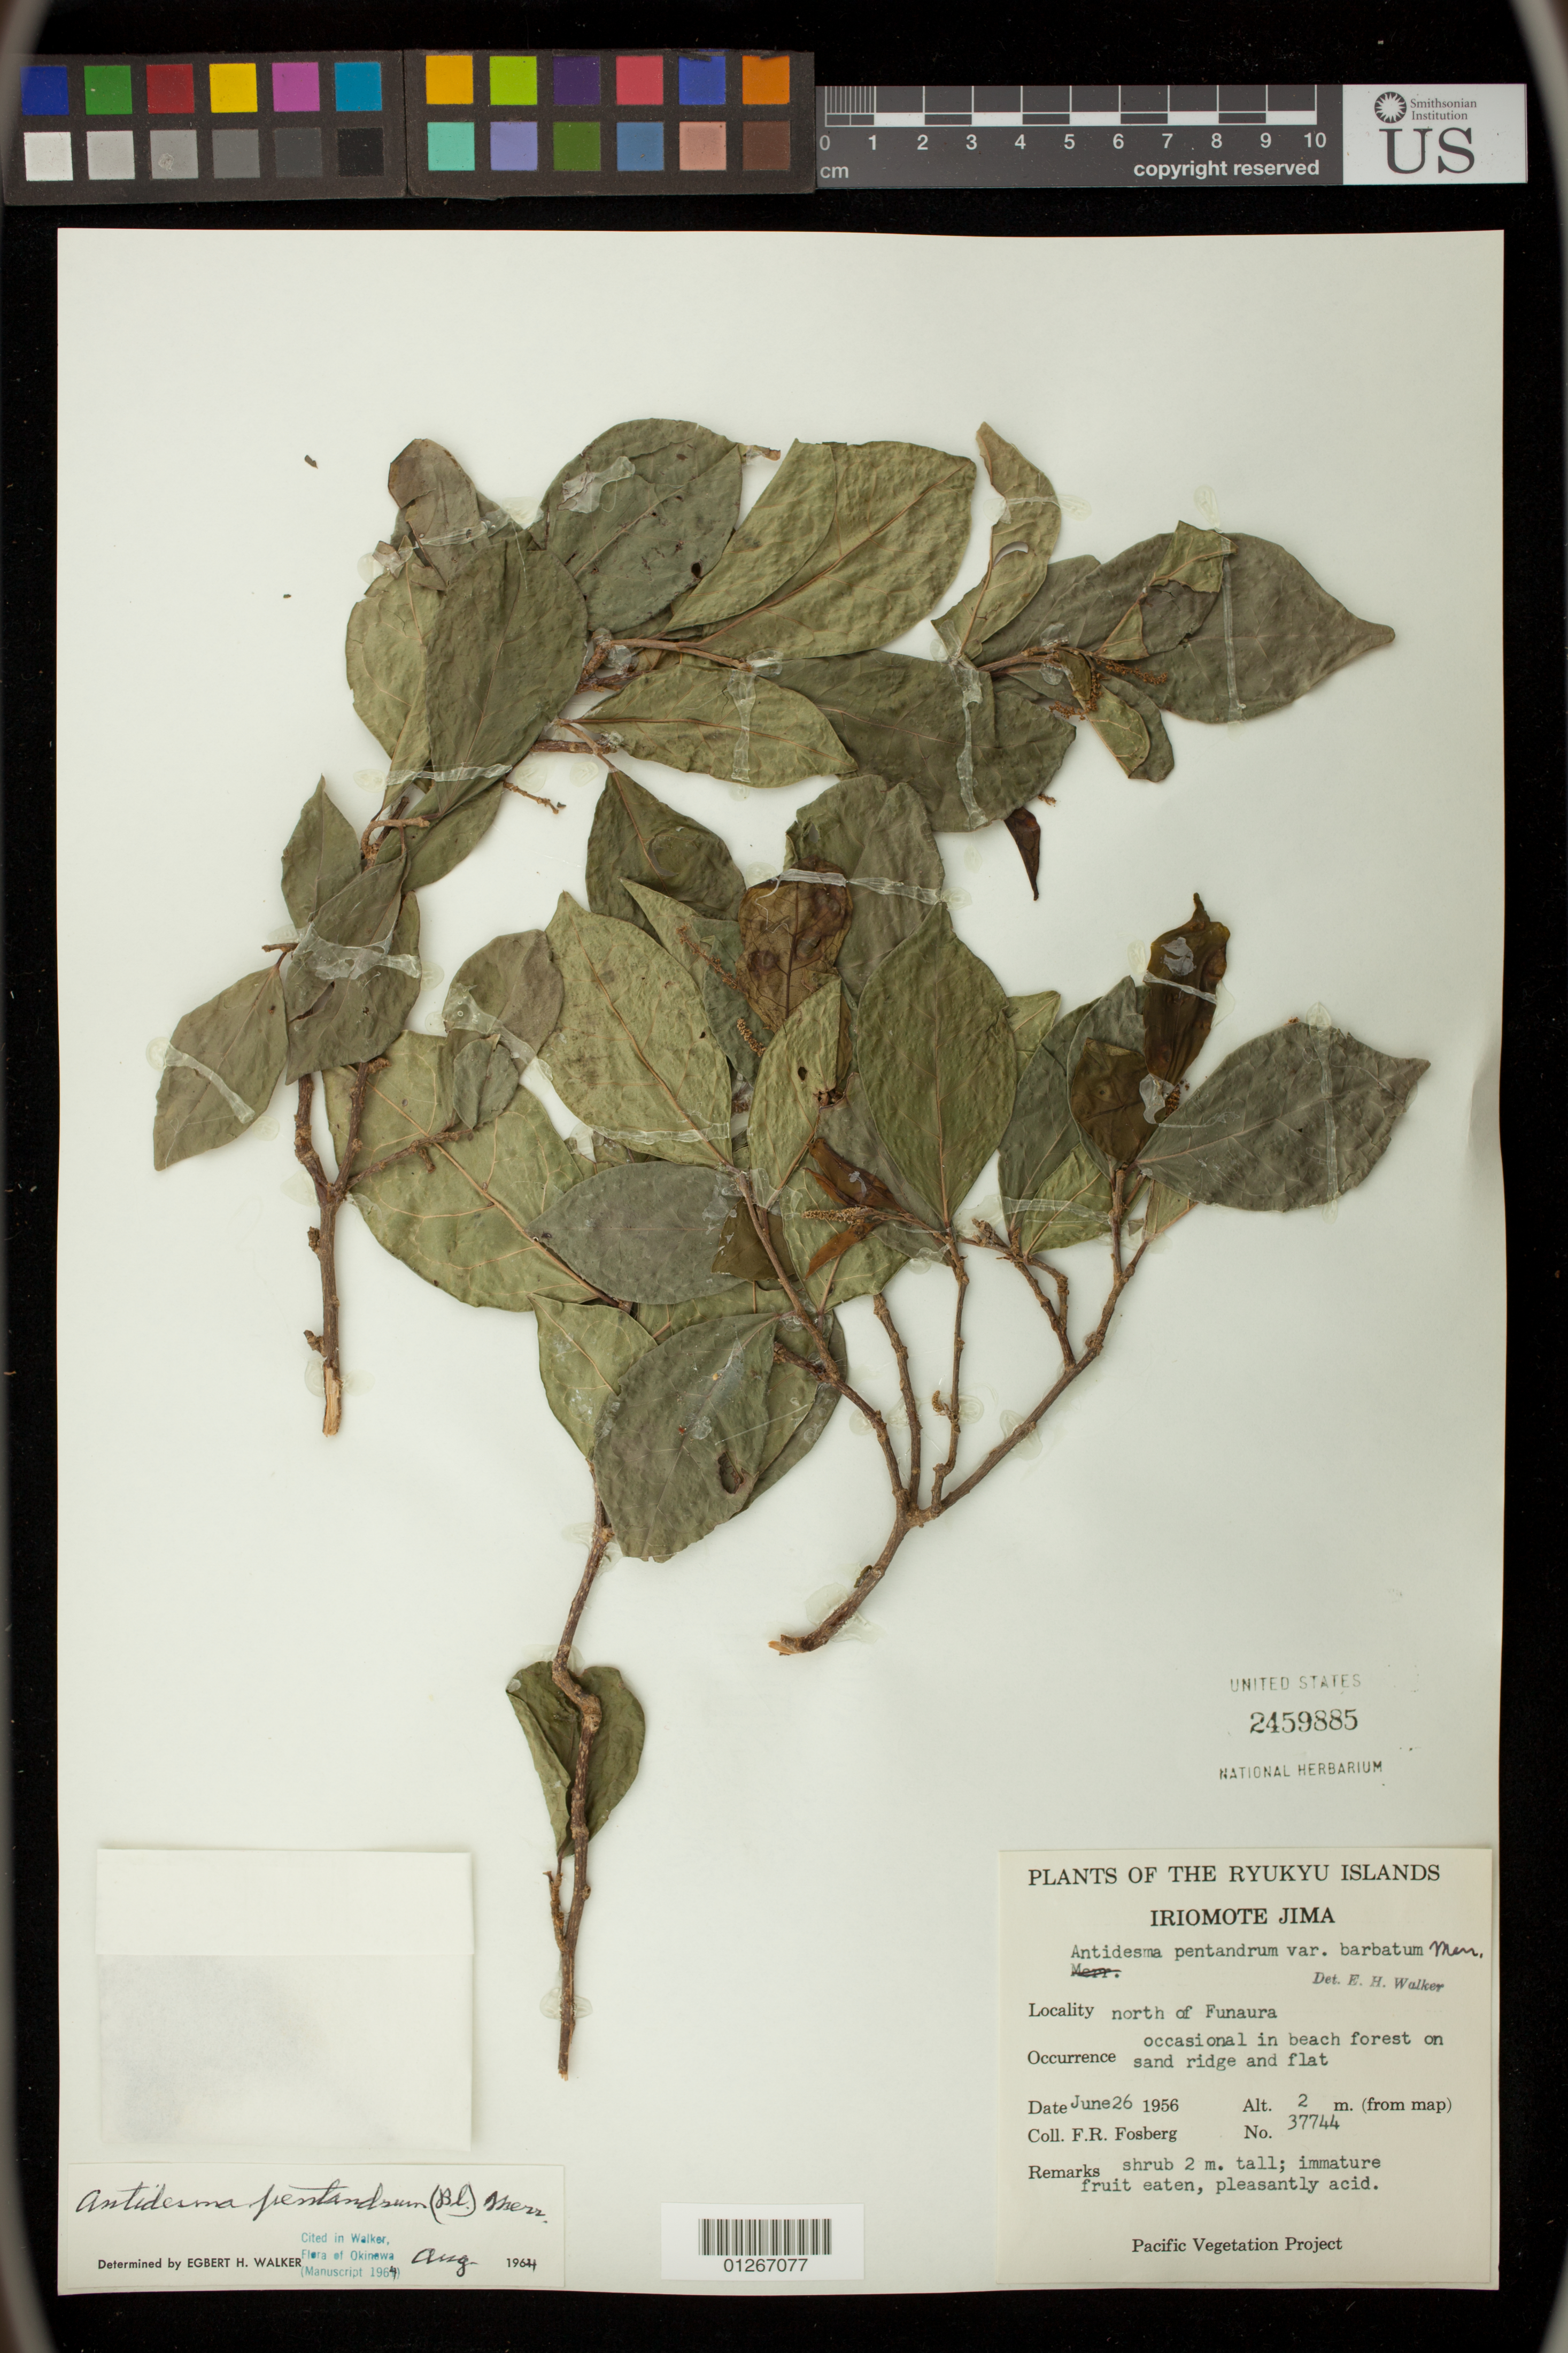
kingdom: Plantae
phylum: Tracheophyta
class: Magnoliopsida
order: Malpighiales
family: Phyllanthaceae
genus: Antidesma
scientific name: Antidesma pentandrum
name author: (Blanco) Merr.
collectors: F. R. Fosberg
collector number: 37744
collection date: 1956-06-26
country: Japan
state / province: Okinawa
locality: Ryukyu Islands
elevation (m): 2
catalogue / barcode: US 2459885